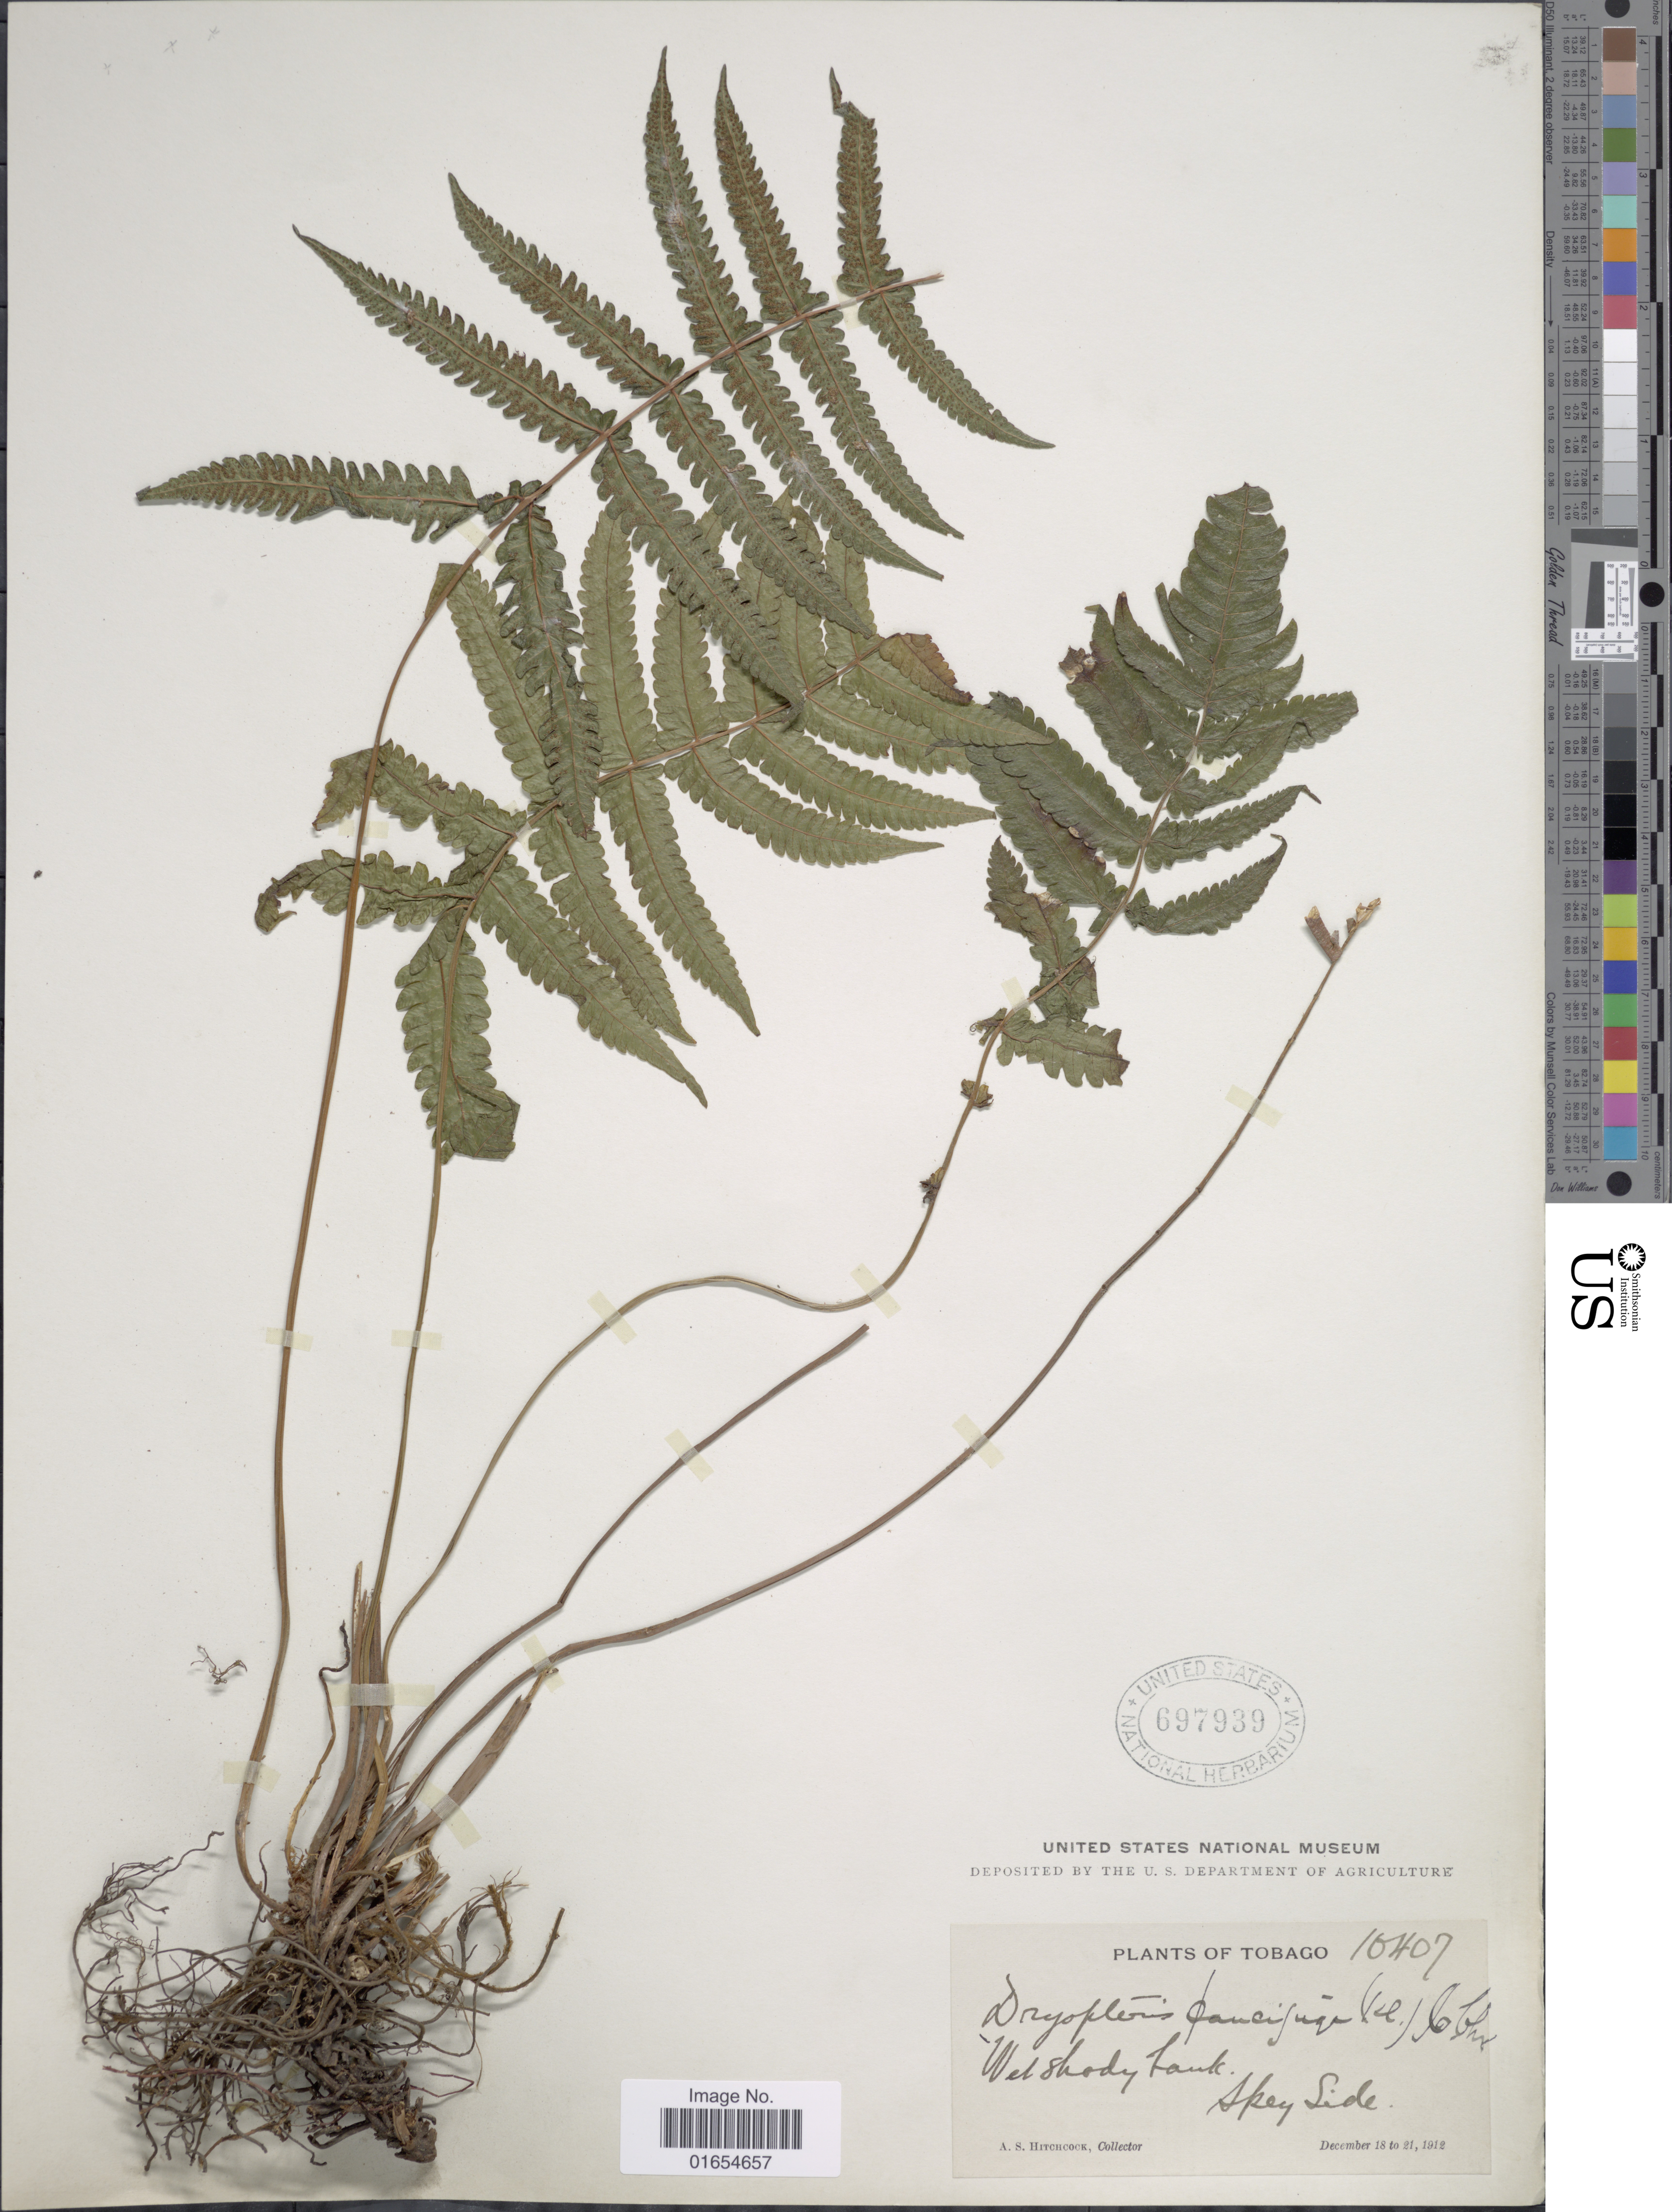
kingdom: Plantae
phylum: Tracheophyta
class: Polypodiopsida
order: Polypodiales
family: Thelypteridaceae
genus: Goniopteris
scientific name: Goniopteris paucijuga (Klotzsch) comb. nov., ined 2015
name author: (Klotzsch)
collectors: A. S. Hitchcock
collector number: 10407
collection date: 1912-12-18/1912-12-21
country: Trinidad and Tobago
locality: Wet shady bank, Spey Side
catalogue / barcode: US 697939